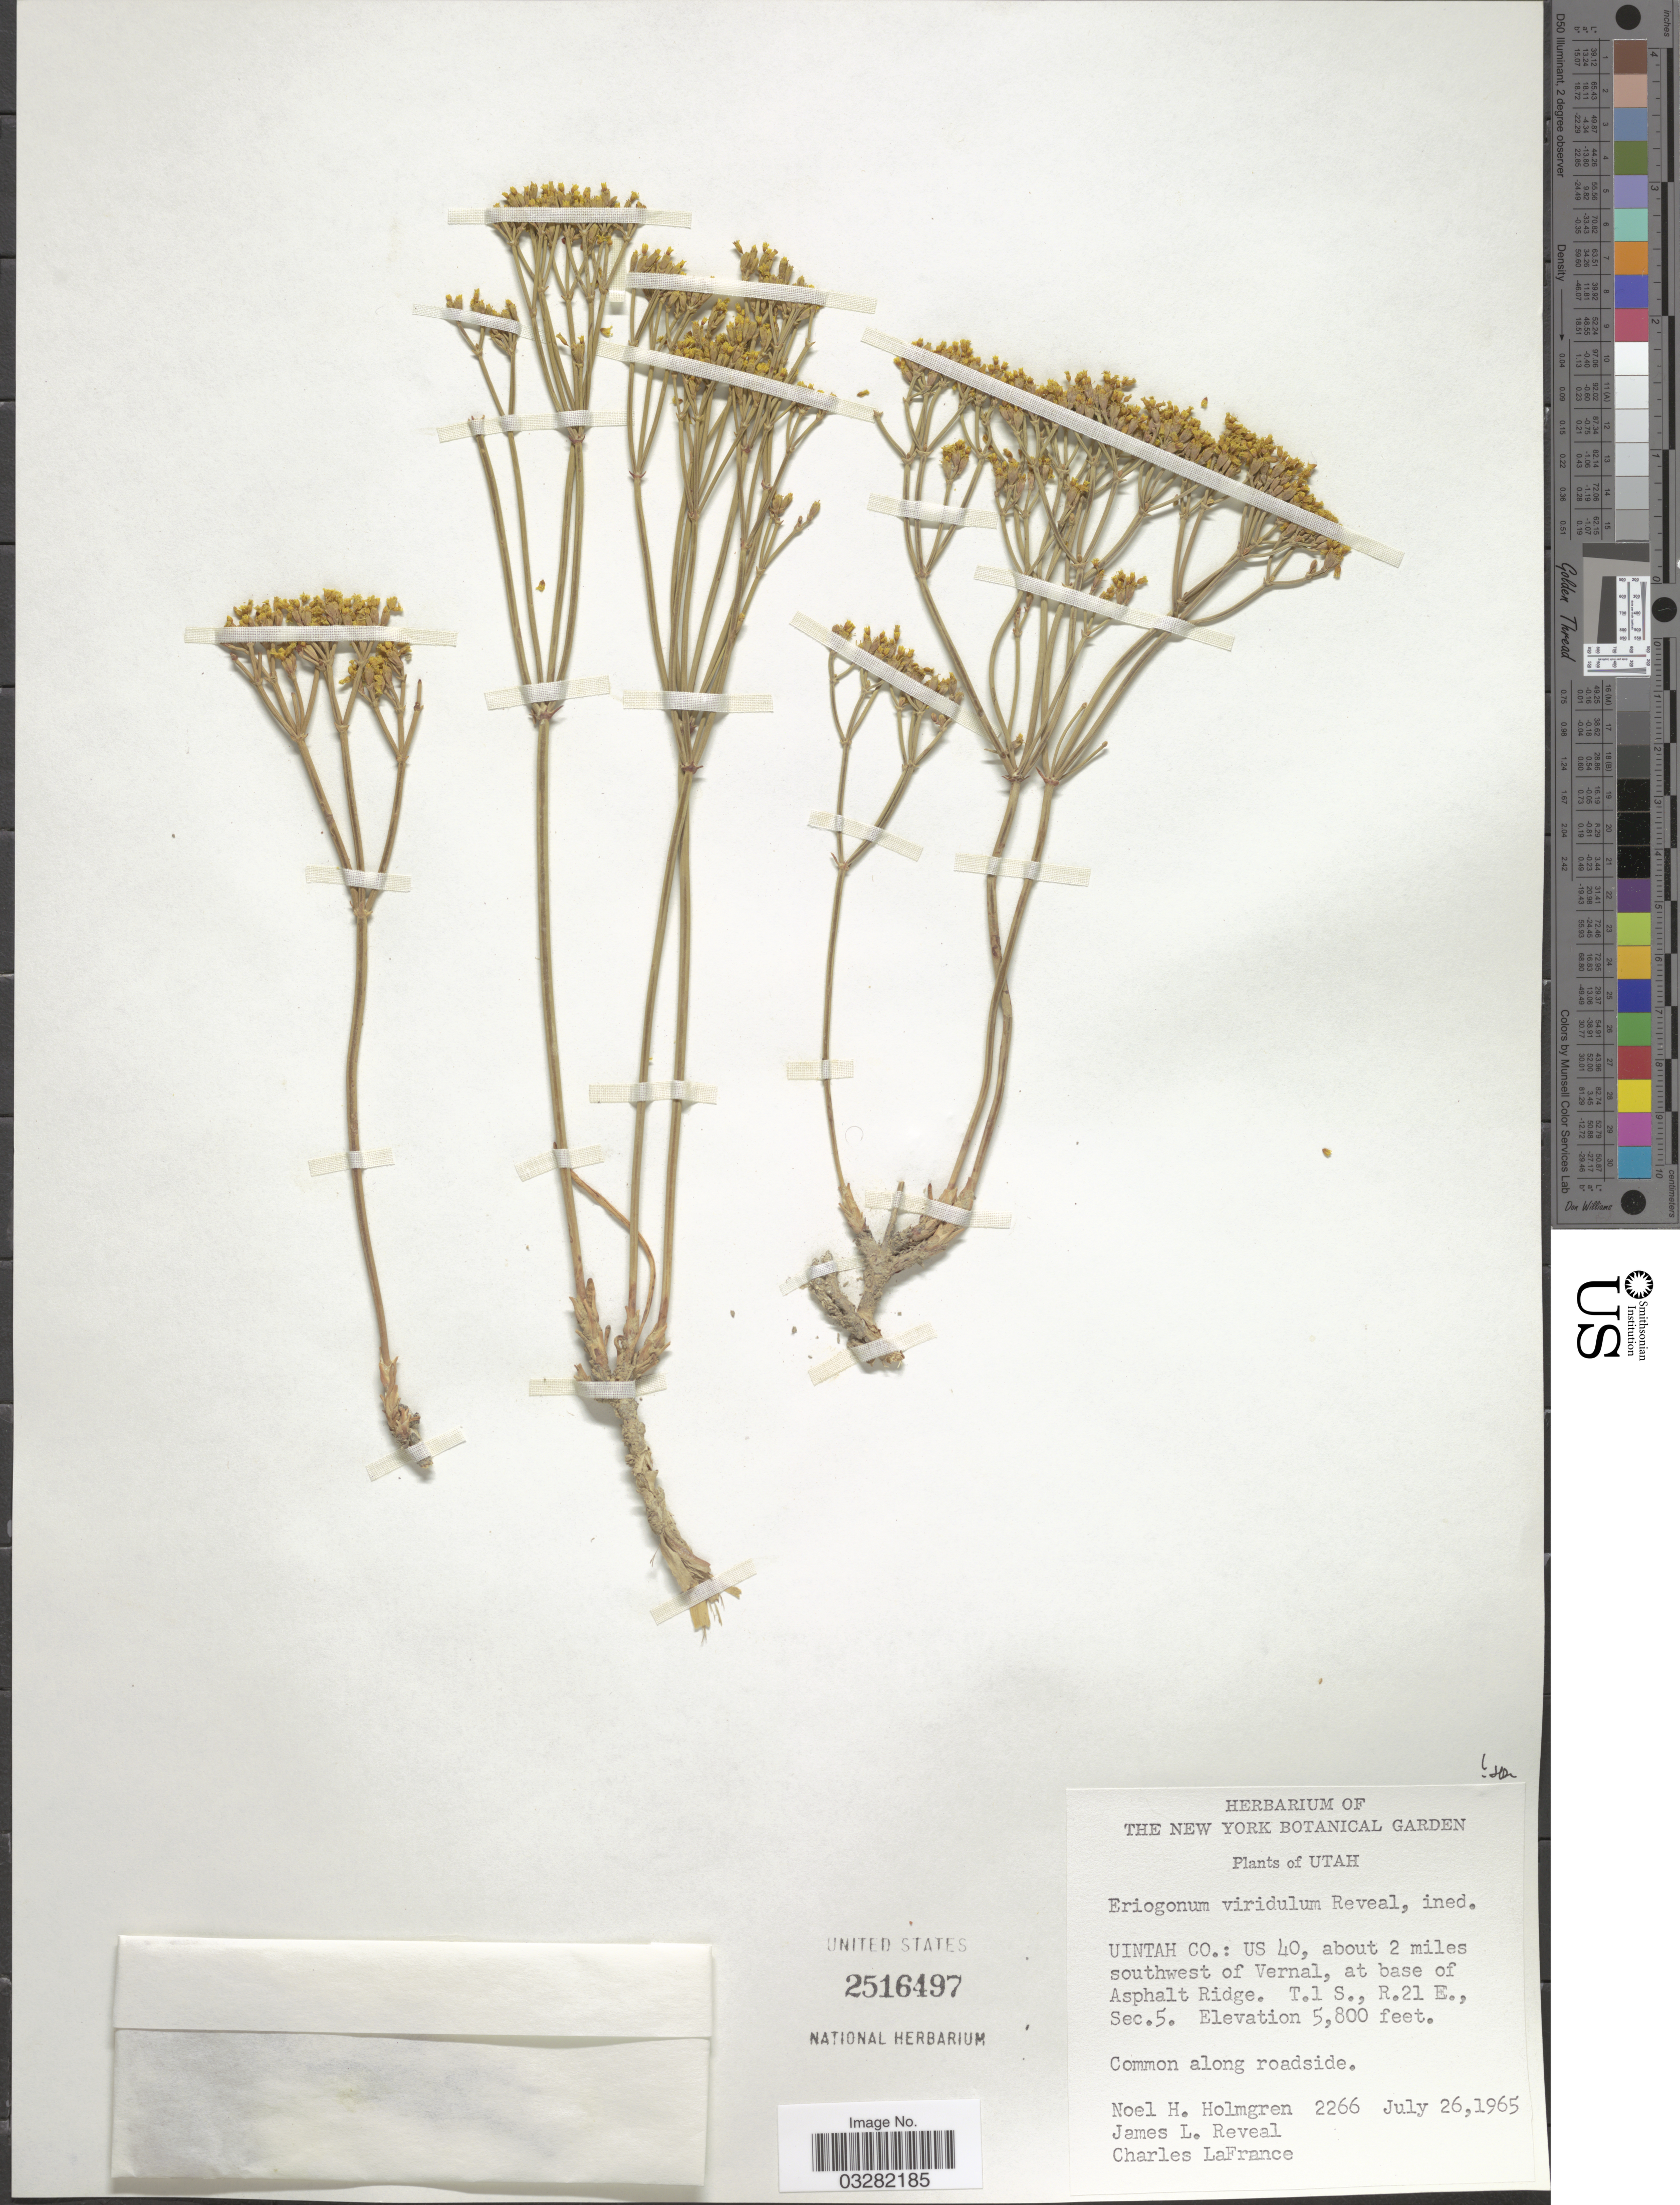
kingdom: Plantae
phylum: Tracheophyta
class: Magnoliopsida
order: Caryophyllales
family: Polygonaceae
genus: Eriogonum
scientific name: Eriogonum viridulum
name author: Reveal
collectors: N. H. Holmgren, J. L. Reveal & C. LaFrance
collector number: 2266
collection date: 1965-07-26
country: United States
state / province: Utah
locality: Uintah Co.: US 40, about 20 miles southwest of Vernal, at base of Asphalt Ridge. T.1 S., R.21 E., Sec.5.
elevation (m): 1768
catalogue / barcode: US 2516497